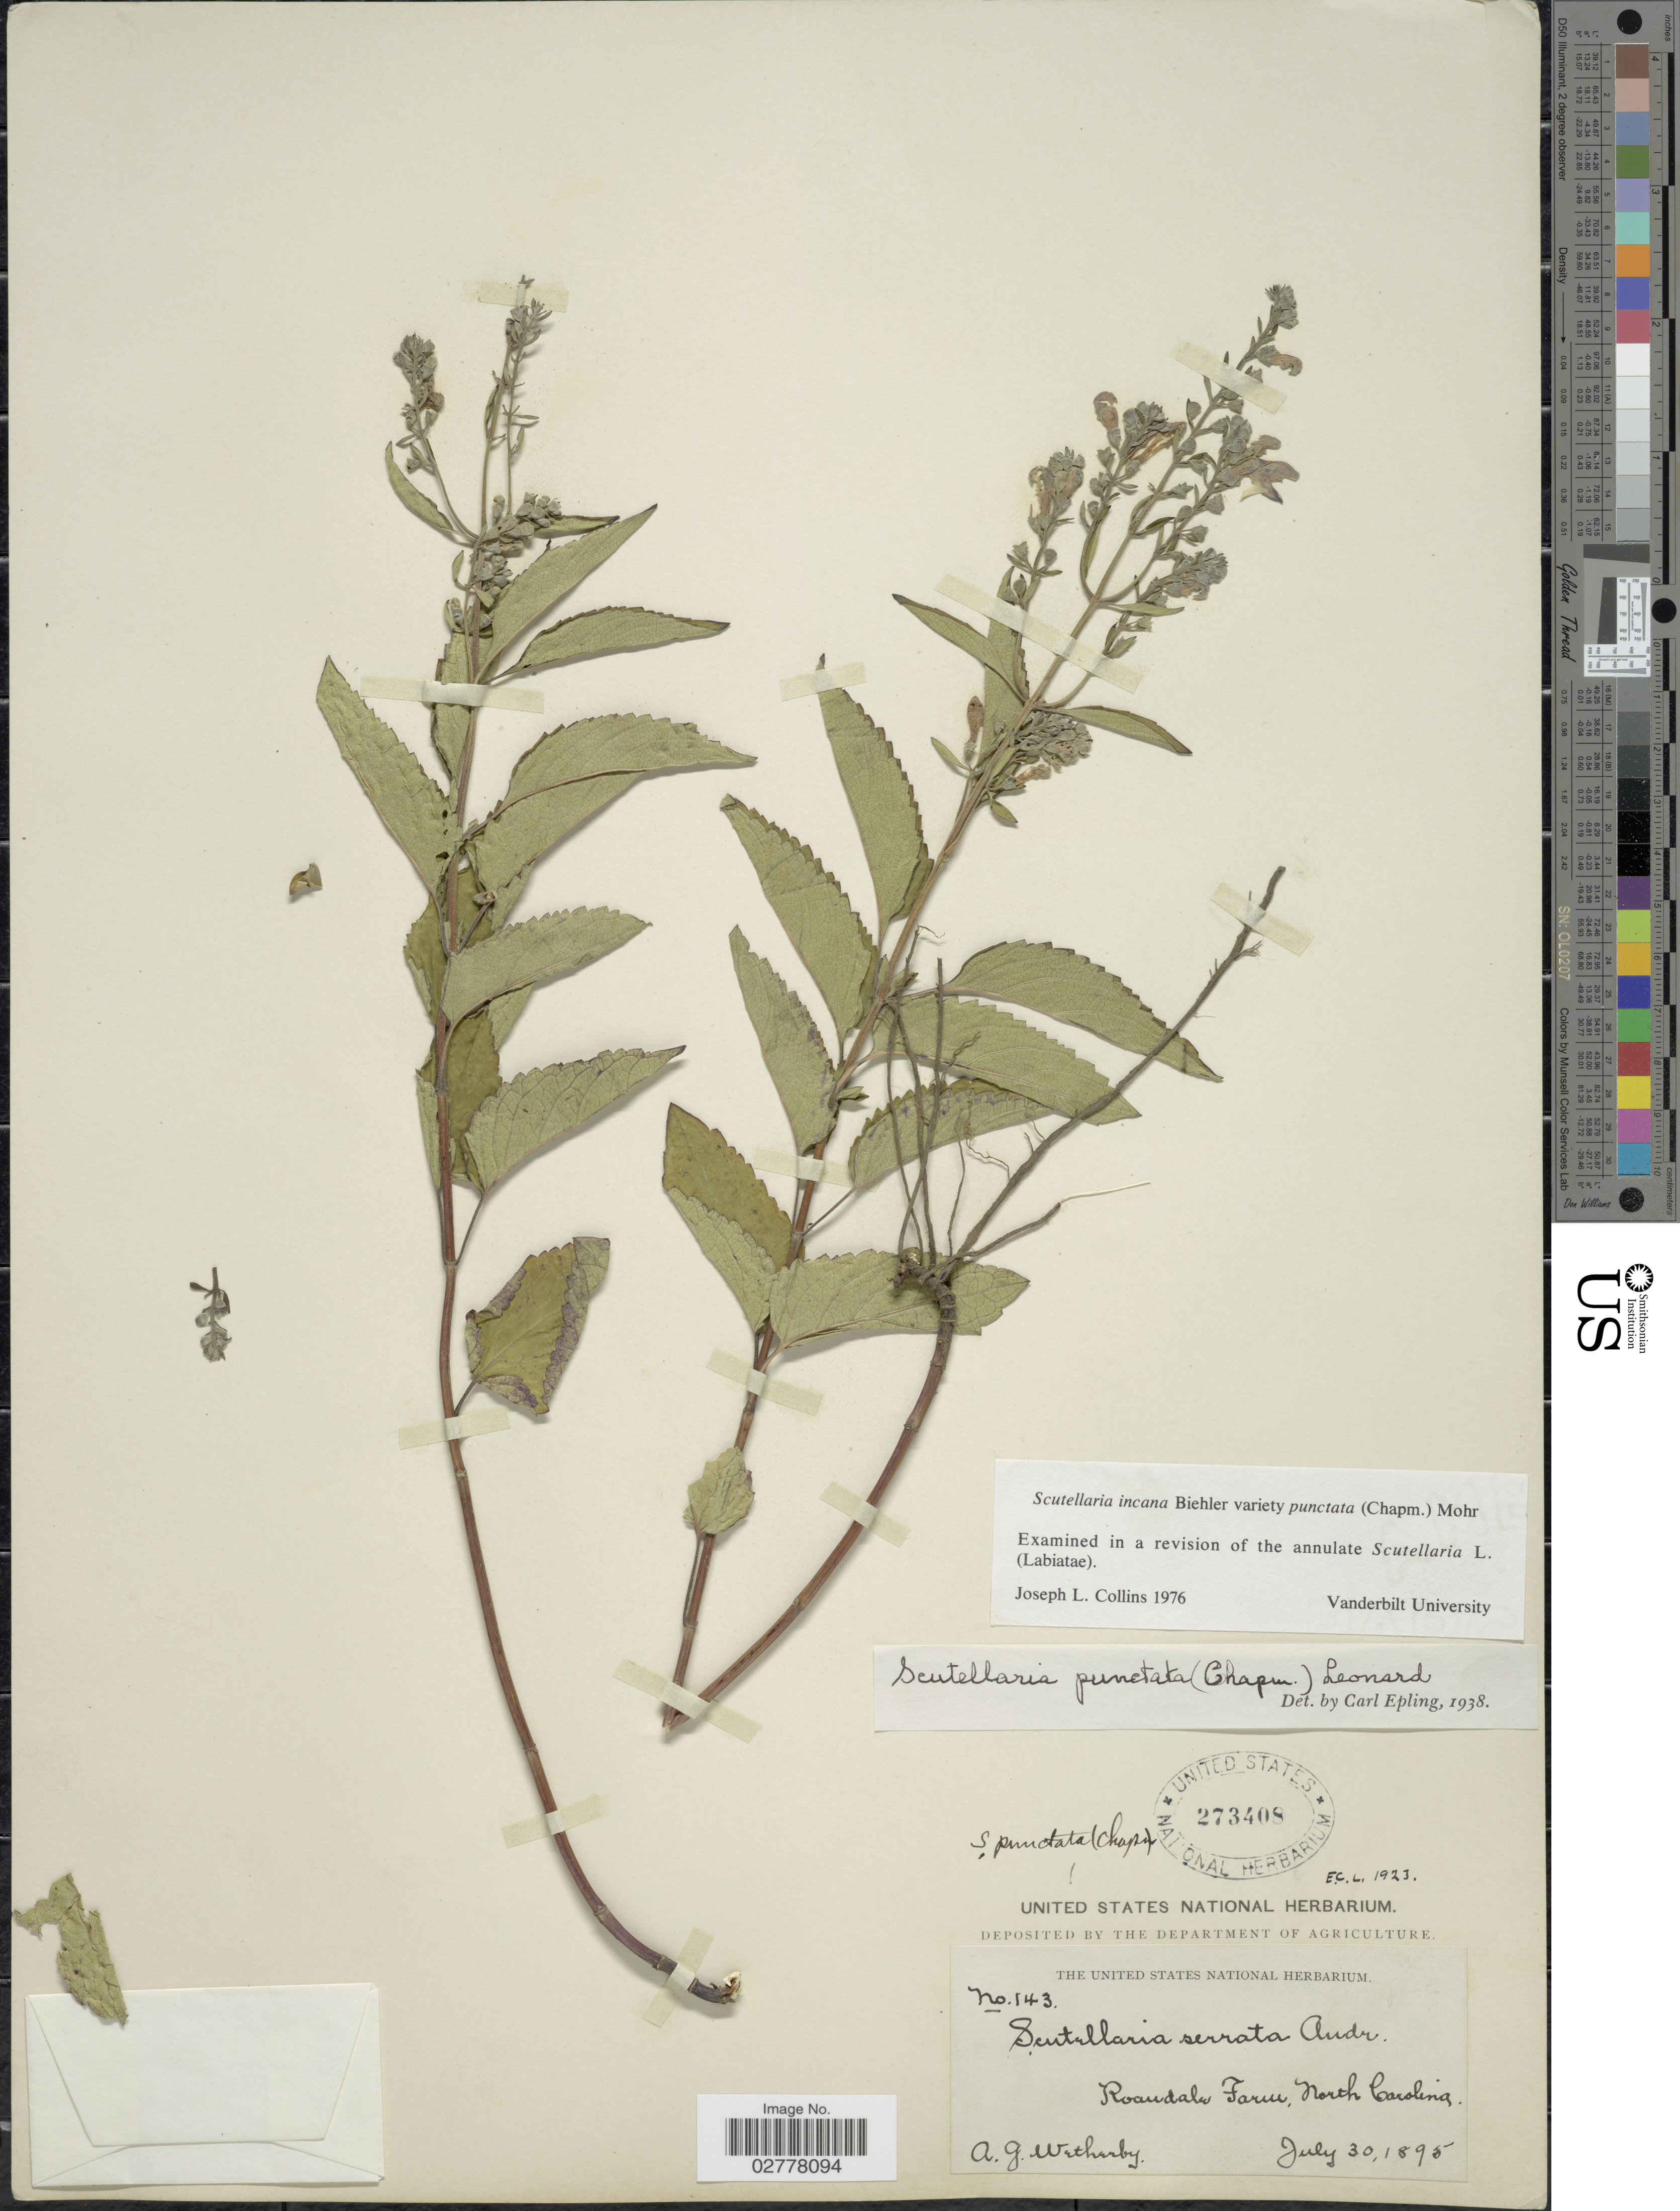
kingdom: Plantae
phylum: Tracheophyta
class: Magnoliopsida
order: Lamiales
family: Lamiaceae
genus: Scutellaria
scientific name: Scutellaria incana var. punctata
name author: (Chapm.) C. Mohr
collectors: A. Wetherby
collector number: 143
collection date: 1895-07-30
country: United States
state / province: North Carolina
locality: Roandale Farm.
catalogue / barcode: US 273408